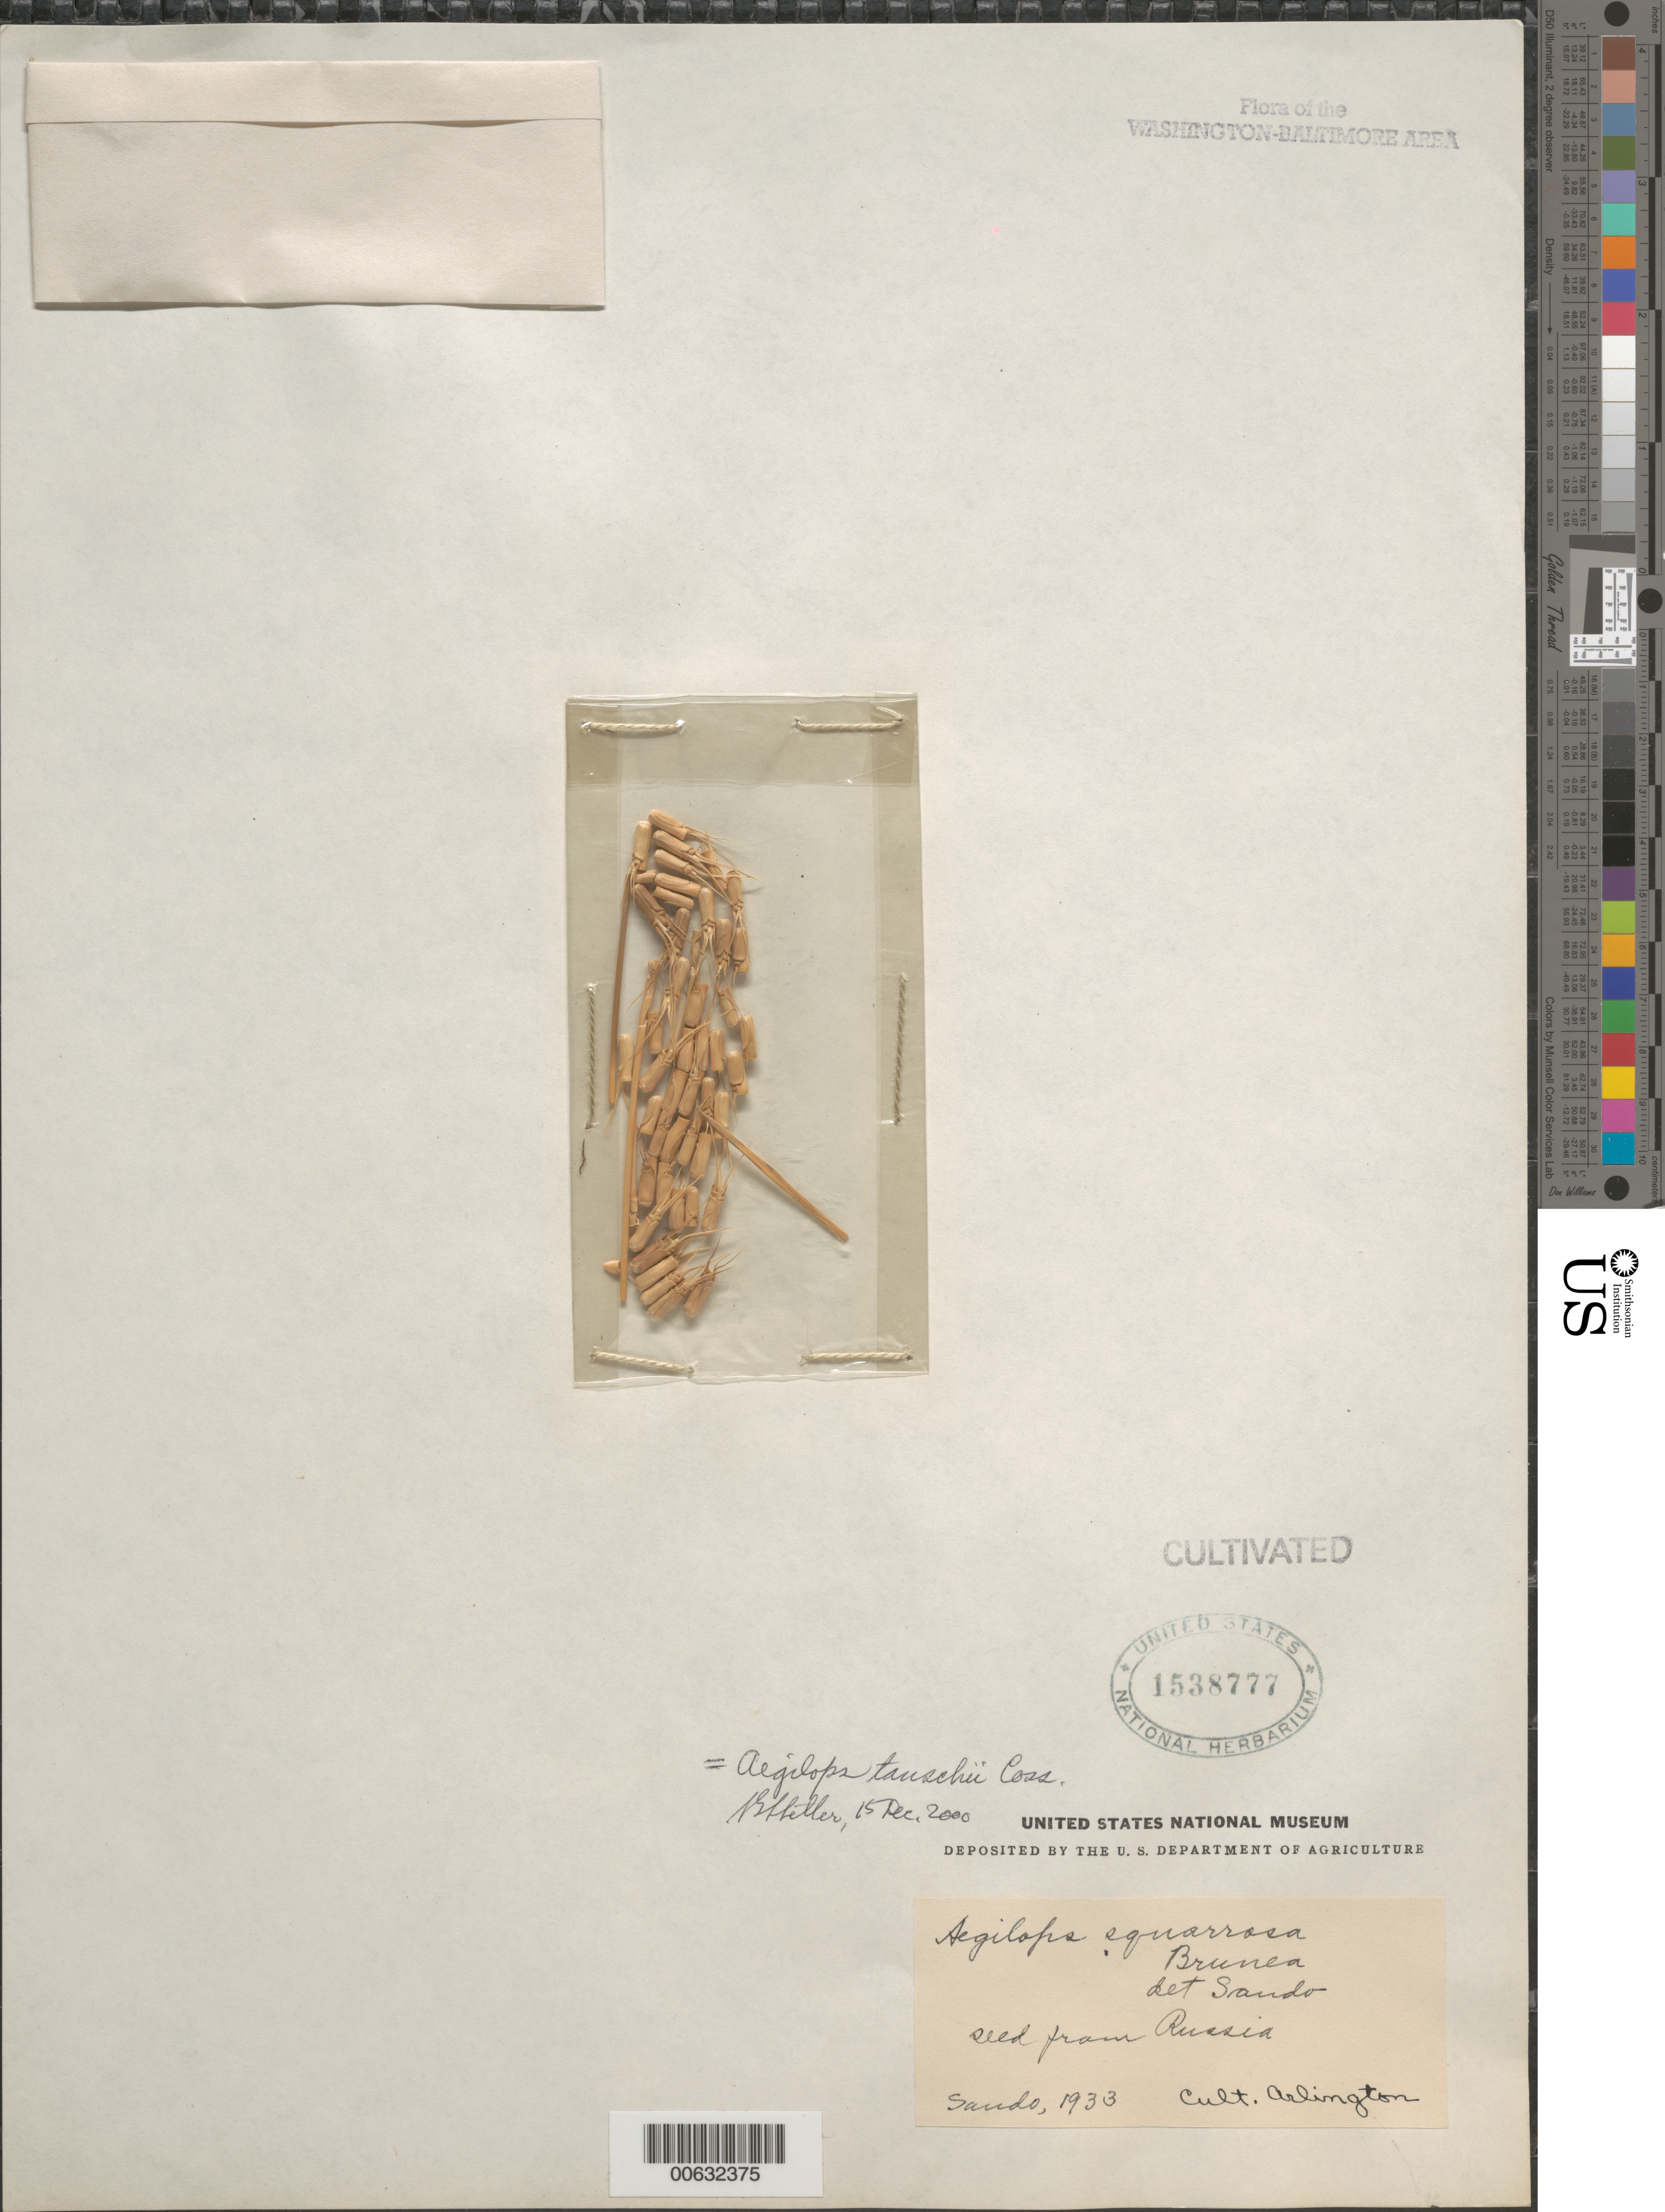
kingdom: Plantae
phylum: Tracheophyta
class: Liliopsida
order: Poales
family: Poaceae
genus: Aegilops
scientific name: Aegilops tauschii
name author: Coss.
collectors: -. Sando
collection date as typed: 1933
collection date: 1933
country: United States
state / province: Virginia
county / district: Arlington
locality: Arlington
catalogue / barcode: US 1538777